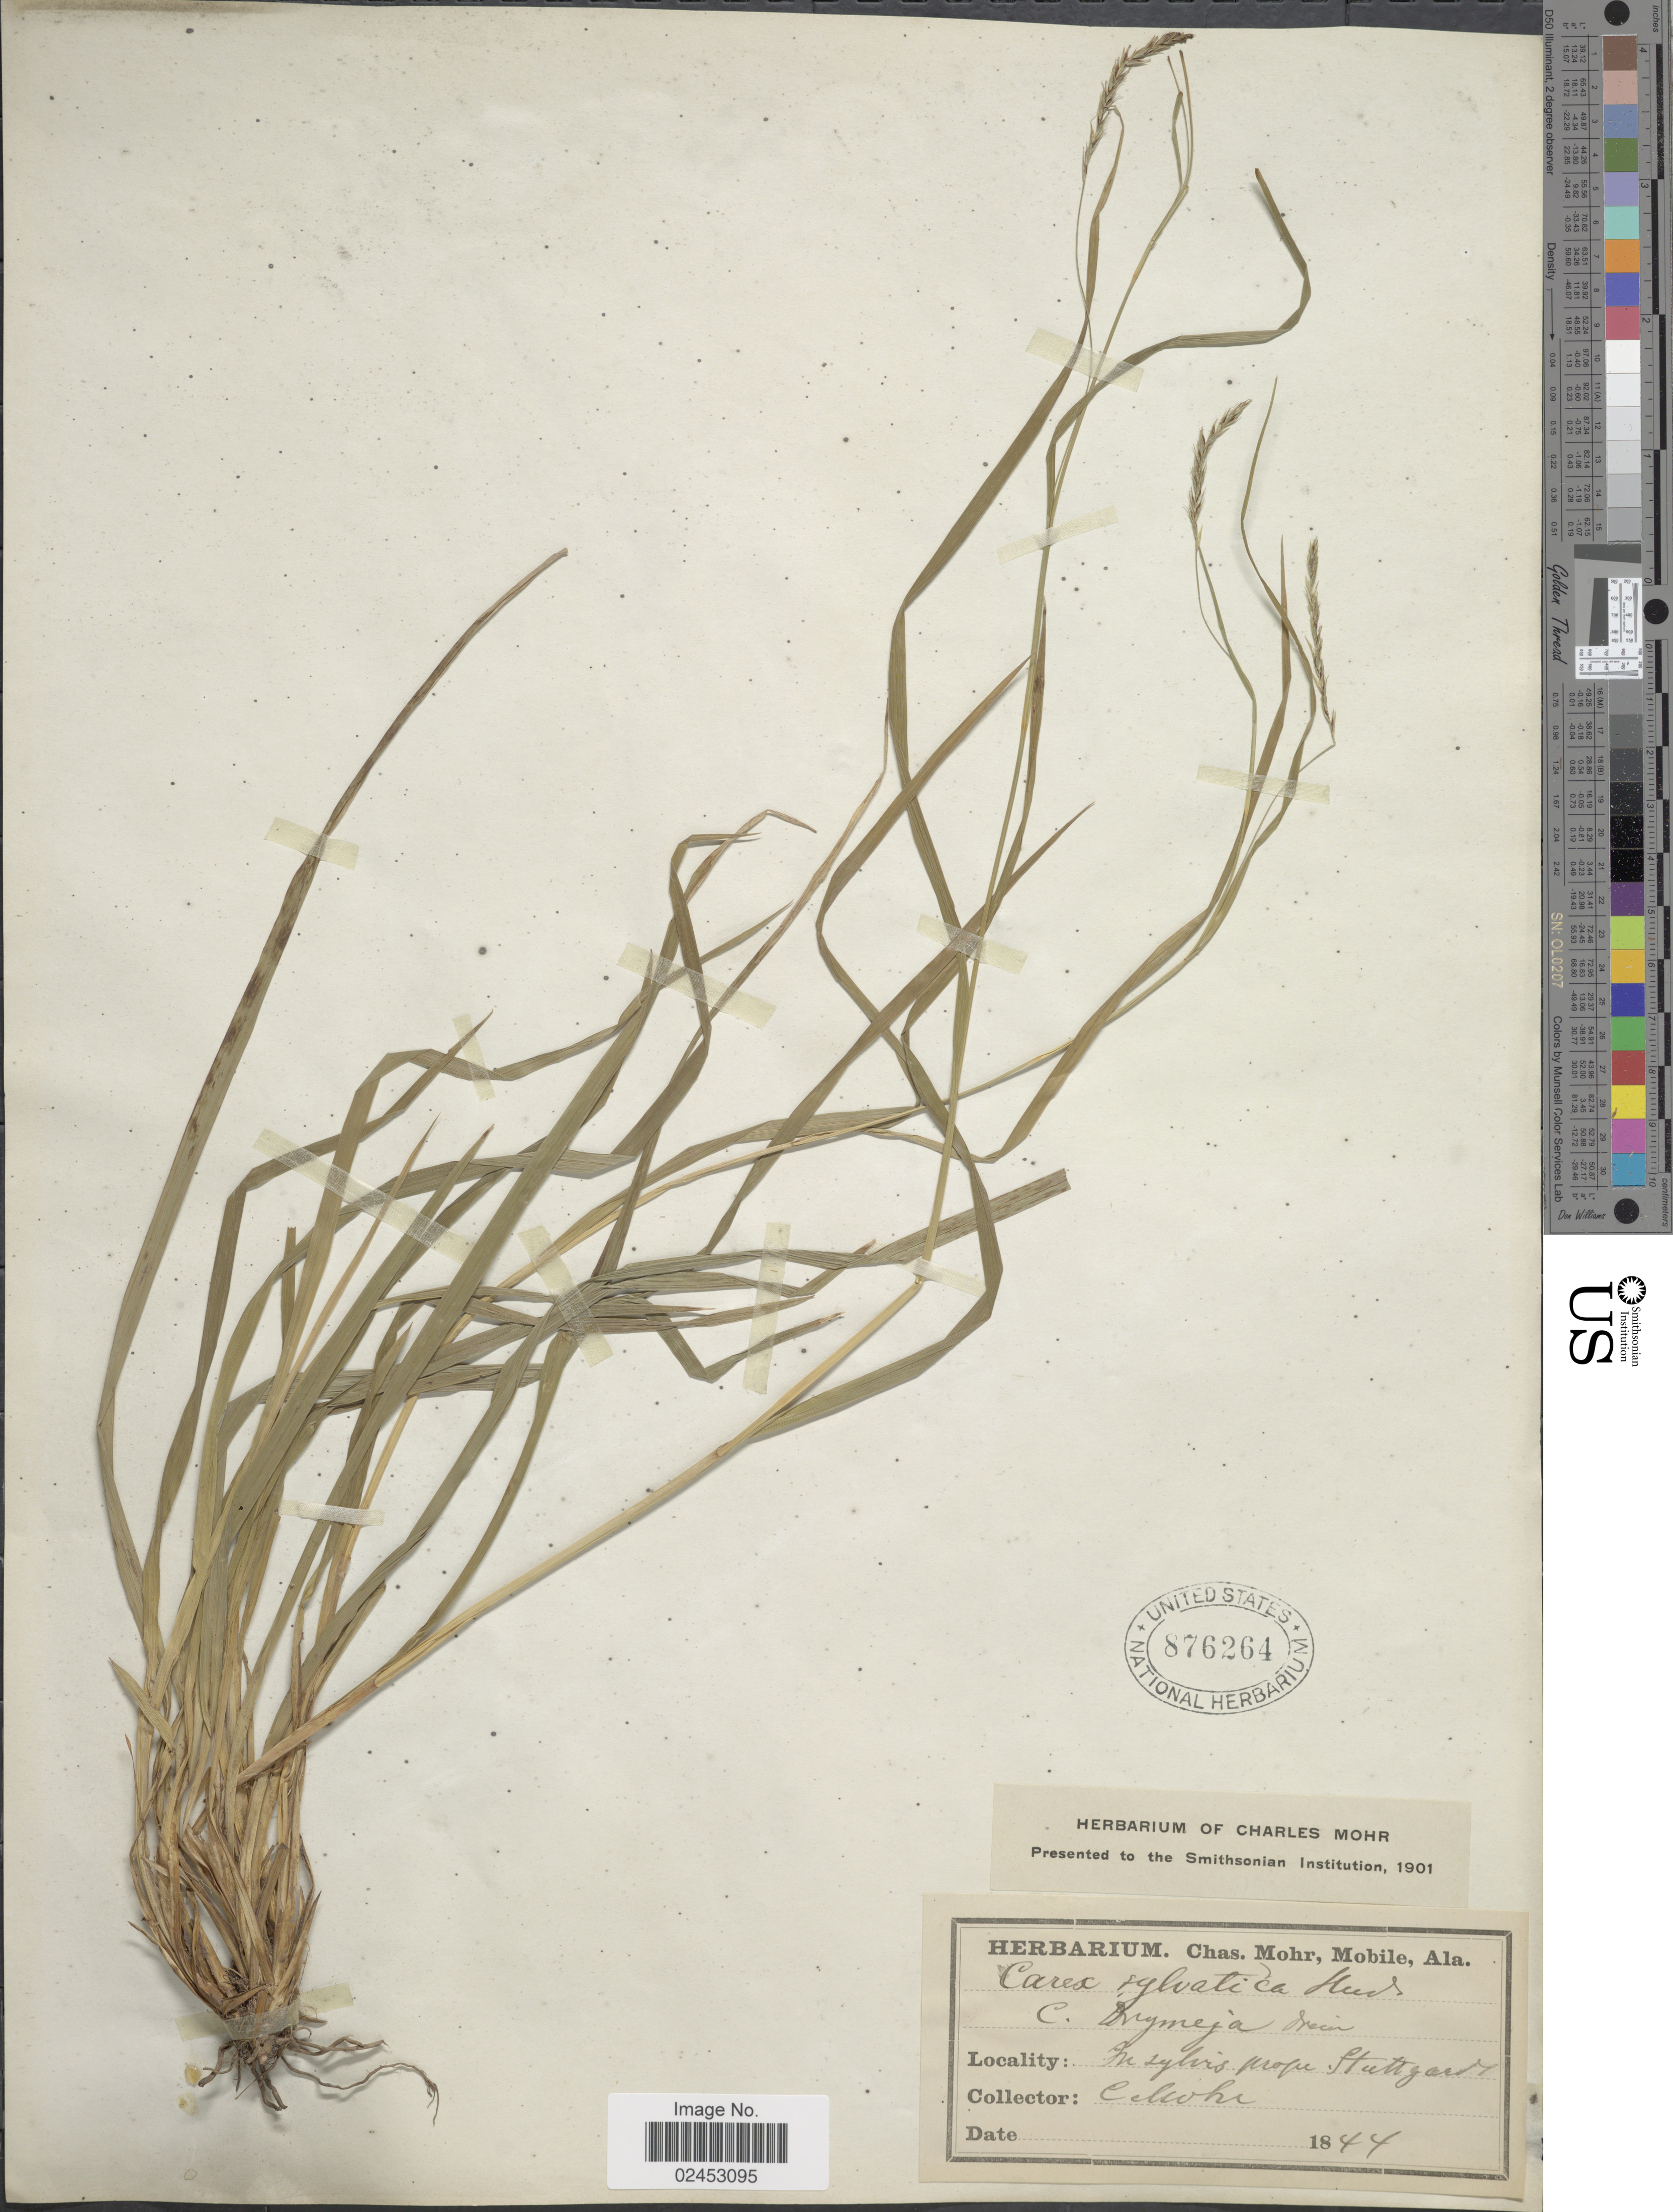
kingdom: Plantae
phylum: Tracheophyta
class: Liliopsida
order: Poales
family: Cyperaceae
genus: Carex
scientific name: Carex sylvatica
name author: Huds.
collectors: Mohr, C. T. (herbarium)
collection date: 1844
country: Germany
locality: In sylvis prope Stuttgart.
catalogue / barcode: US 876264